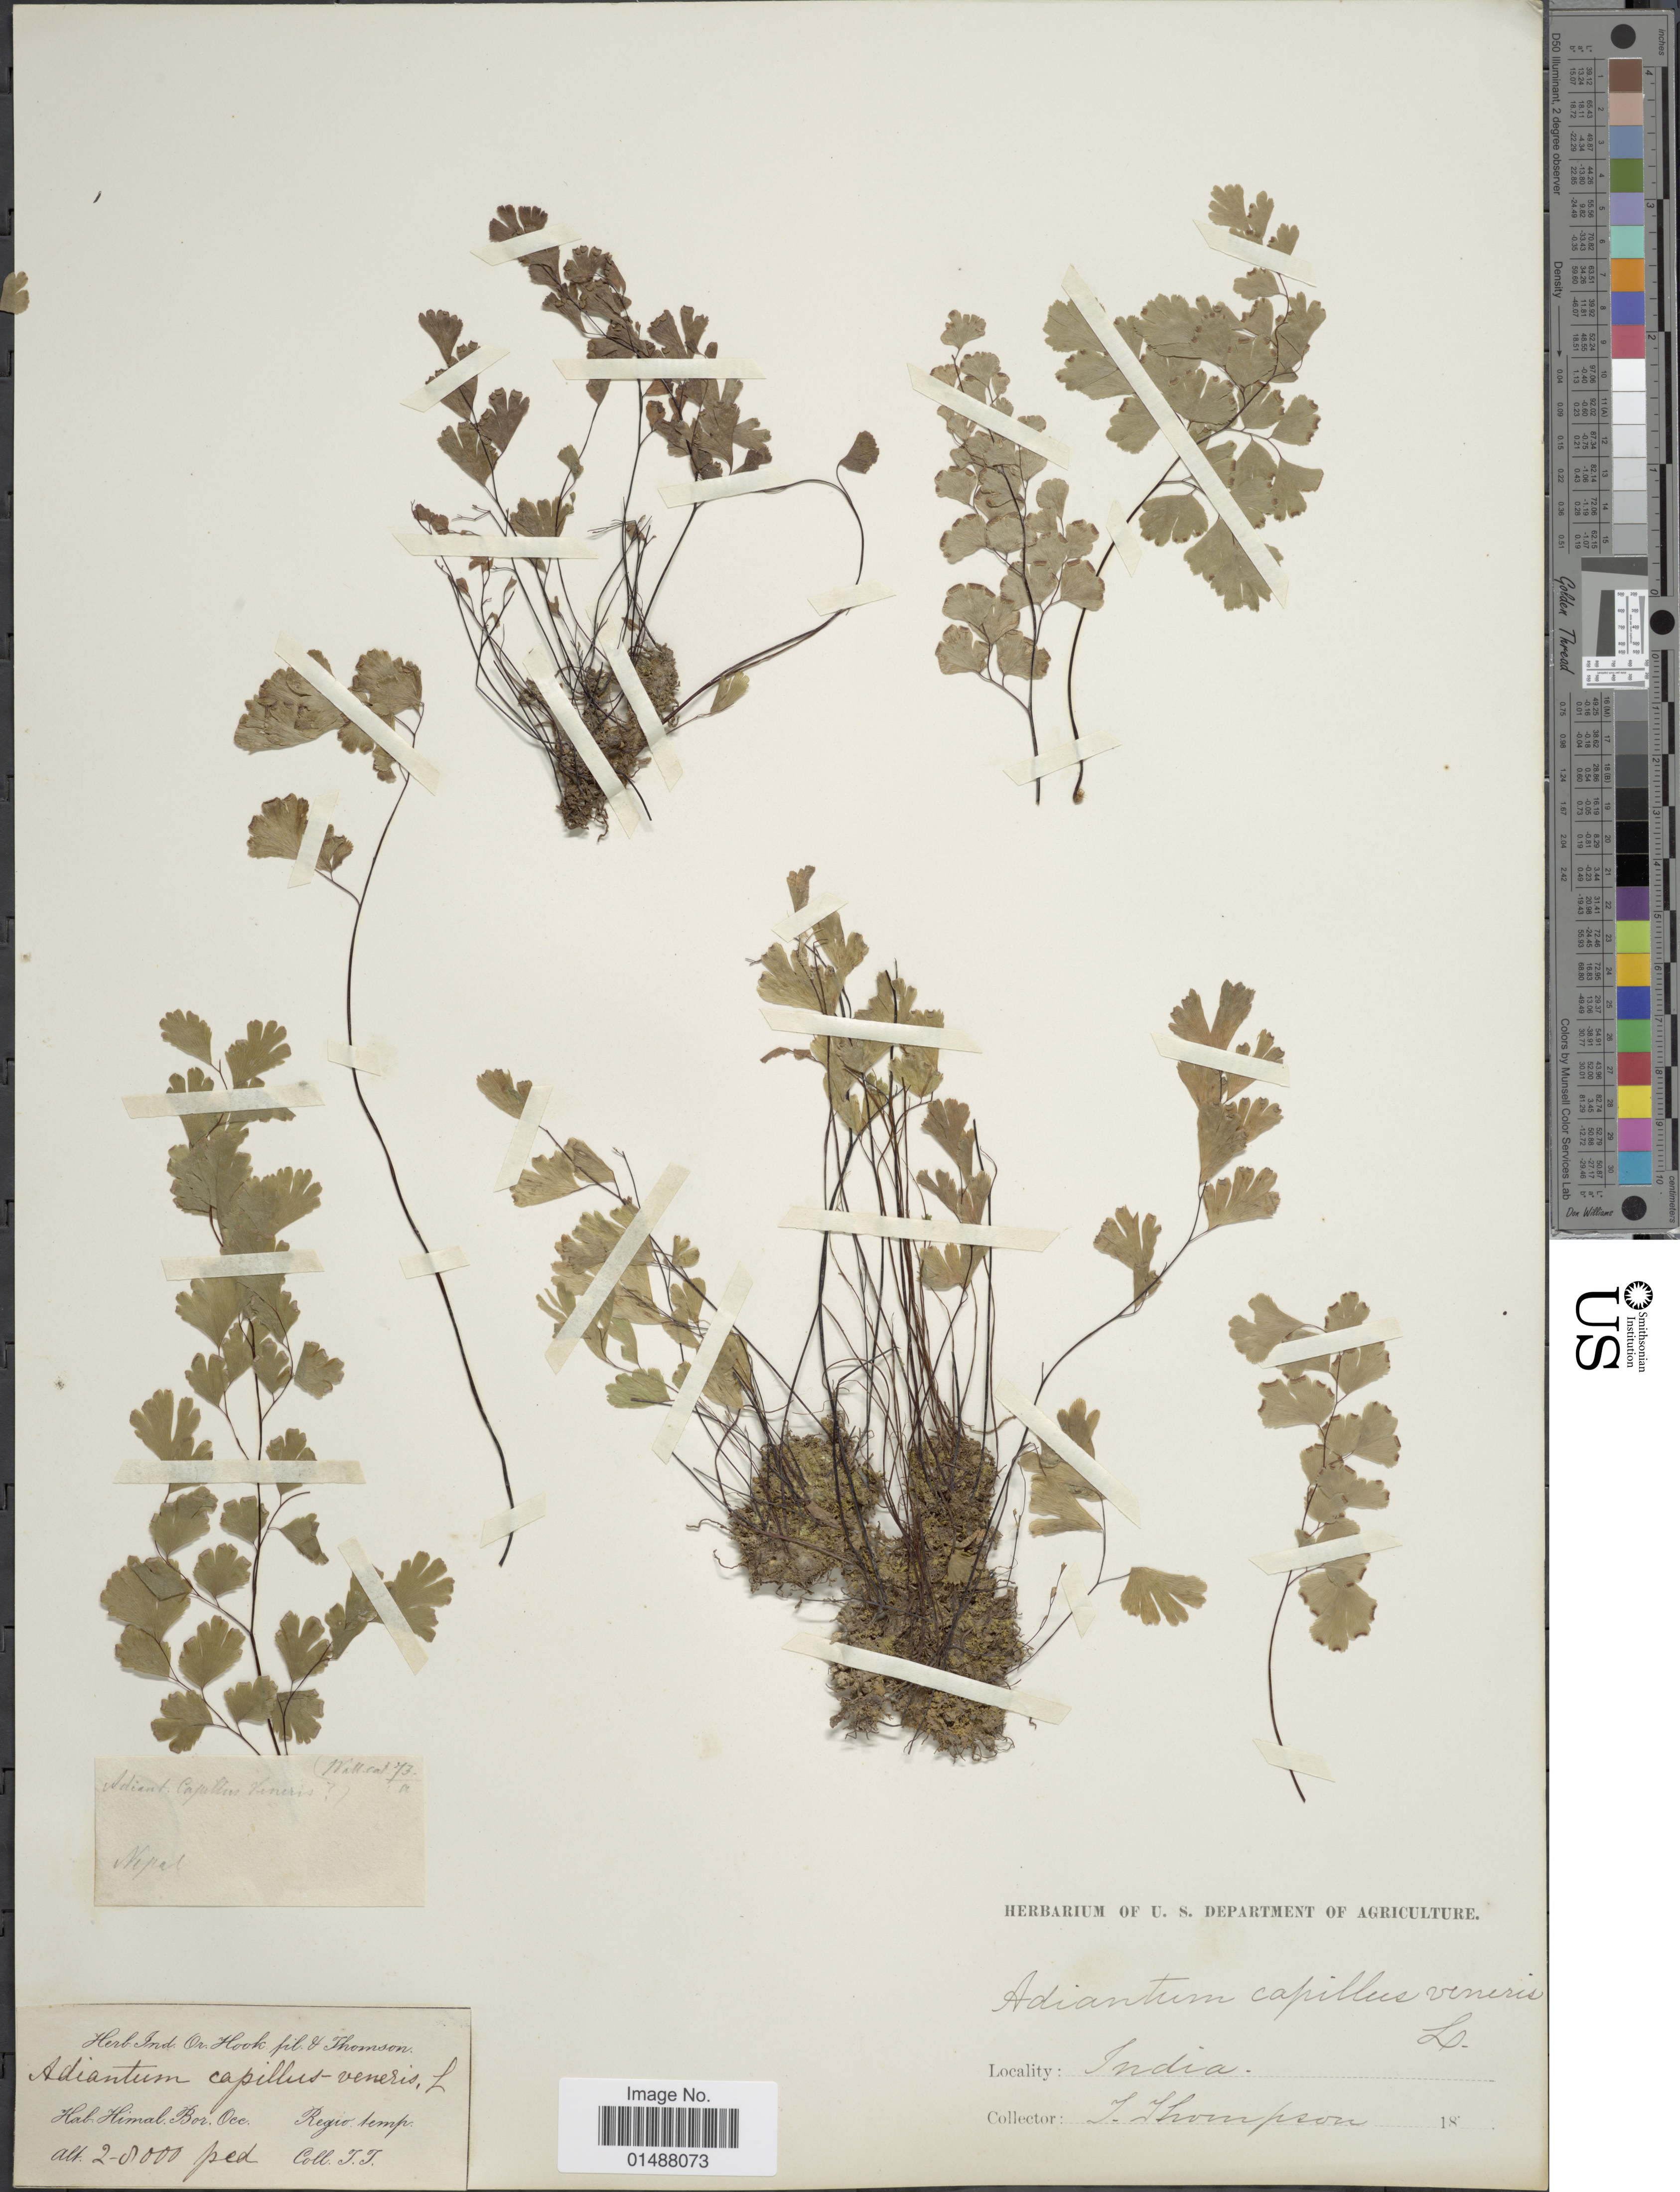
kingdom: Plantae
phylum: Tracheophyta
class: Polypodiopsida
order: Polypodiales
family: Pteridaceae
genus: Adiantum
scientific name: Adiantum capillus-veneris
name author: L.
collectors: T. Thomson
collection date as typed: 18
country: India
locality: Himal. Bor. Occ., Regio. temp.